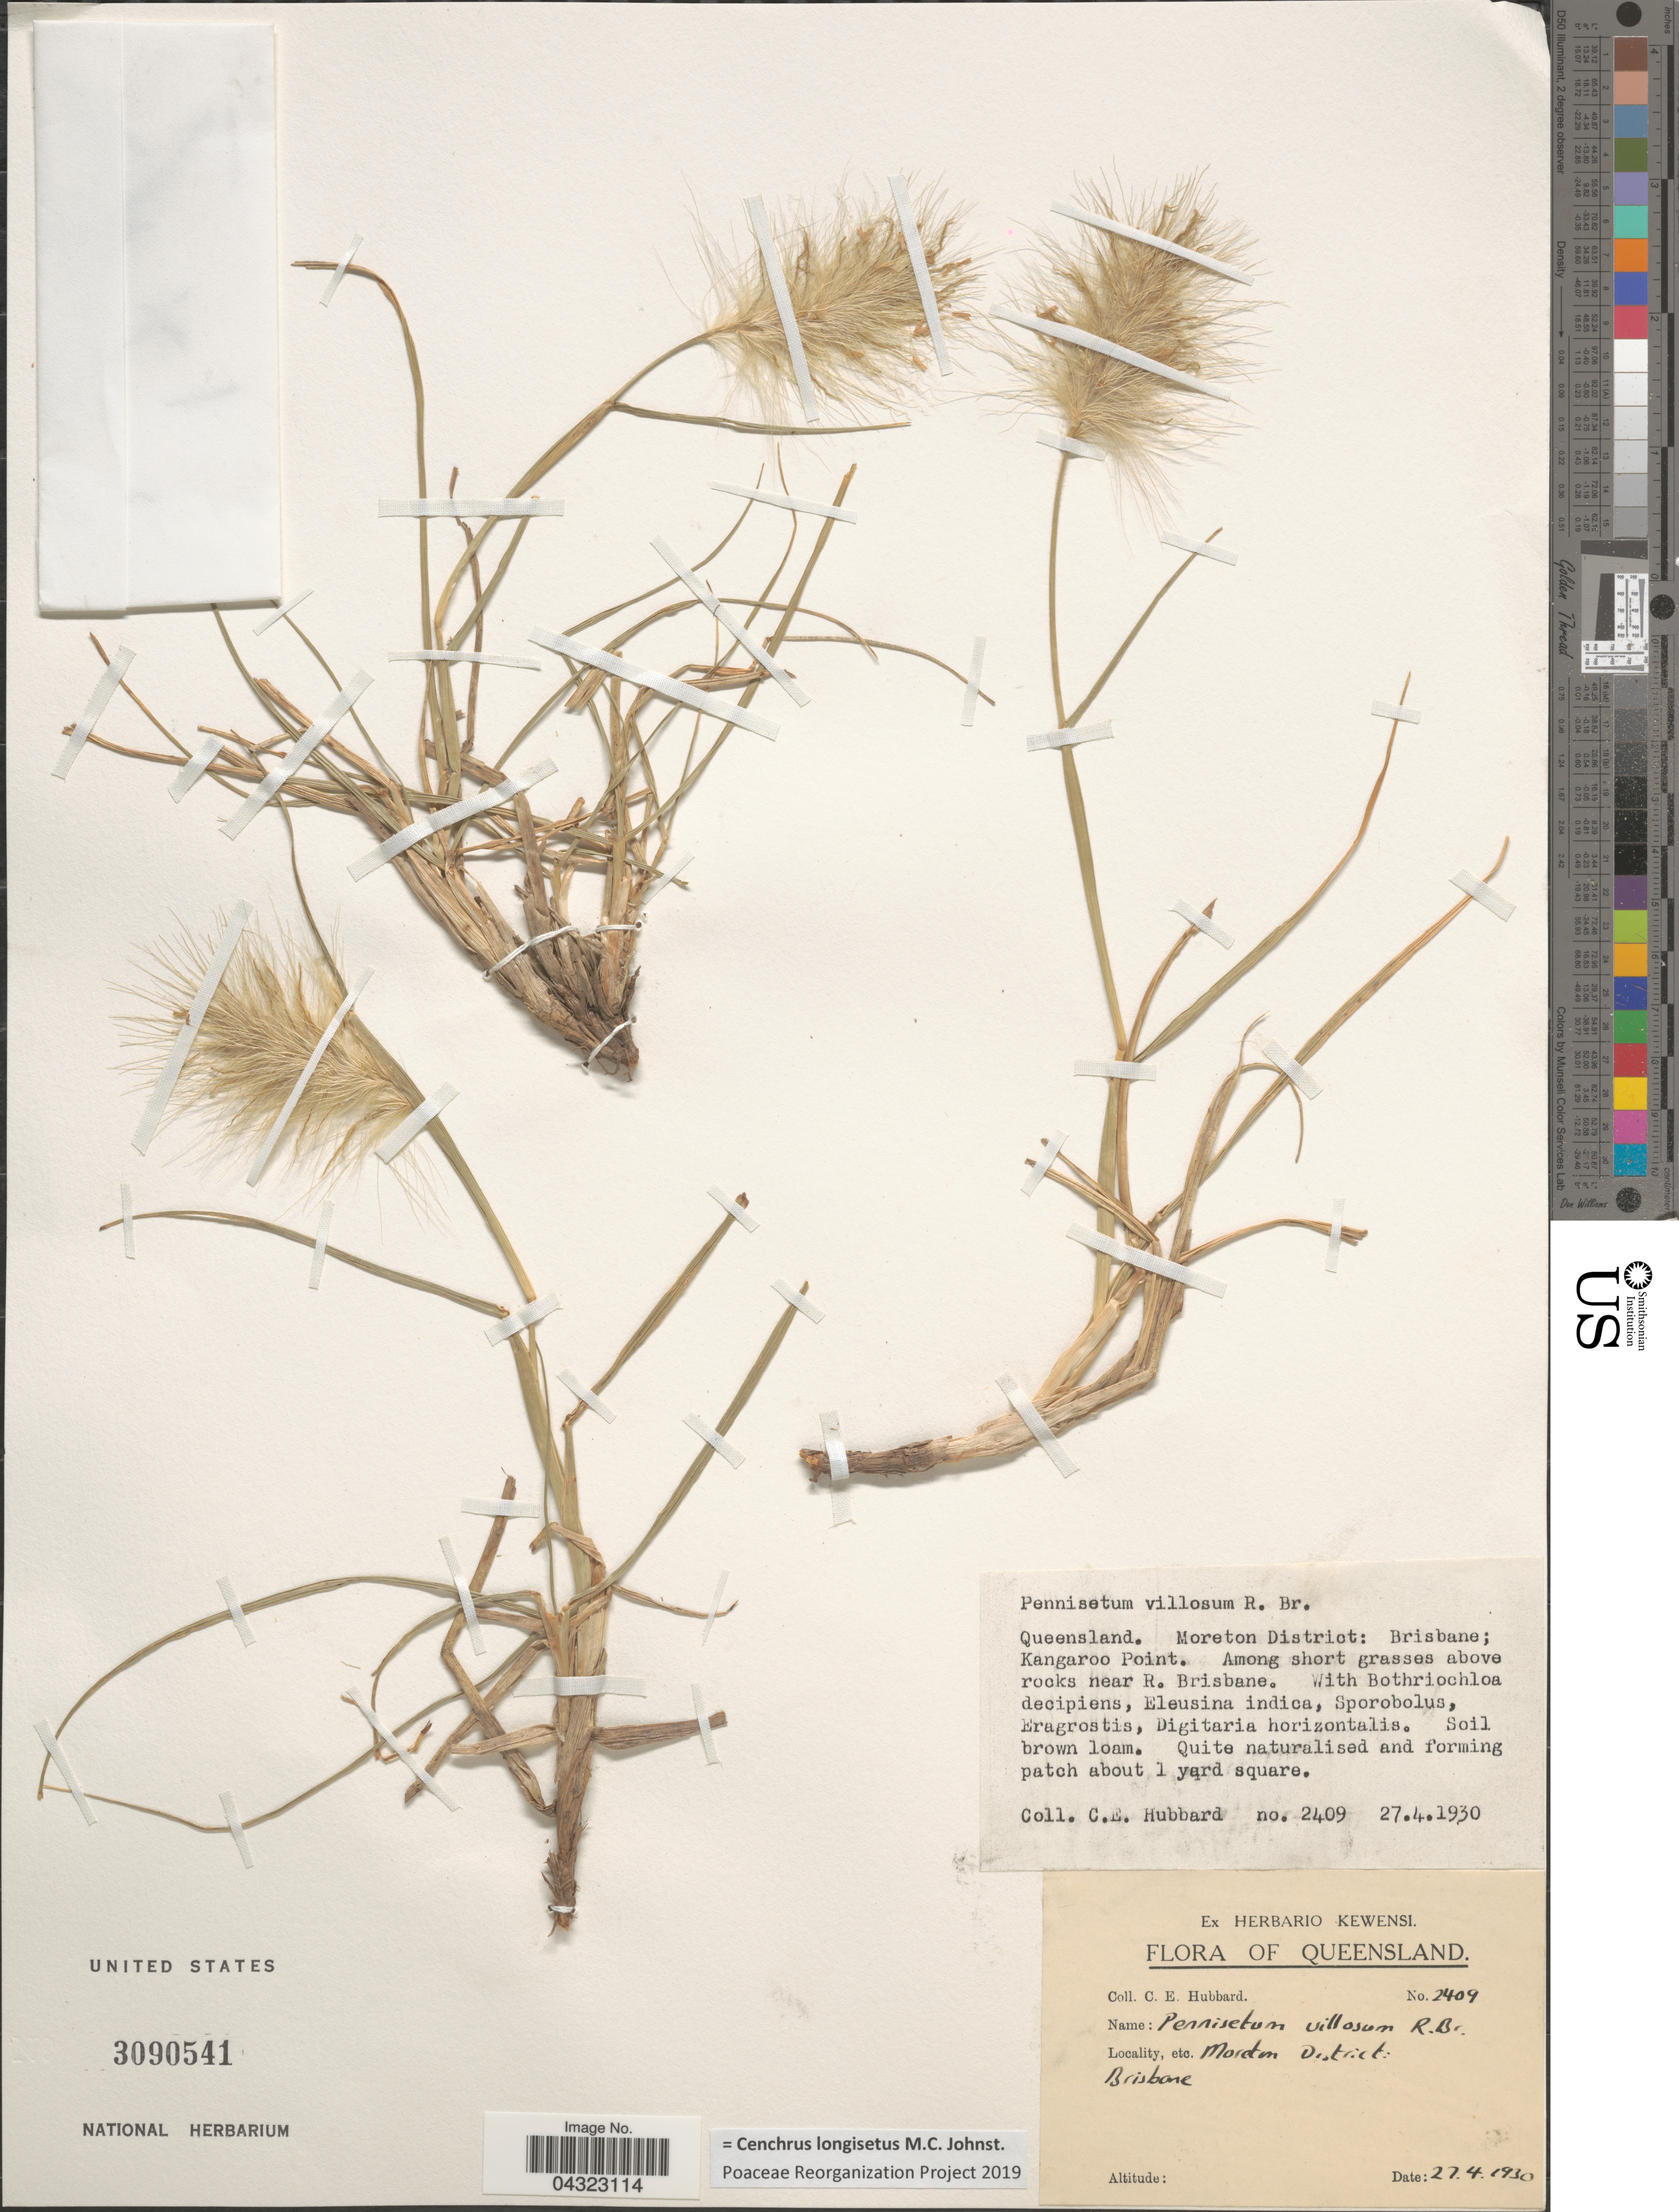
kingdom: Plantae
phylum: Tracheophyta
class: Liliopsida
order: Poales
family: Poaceae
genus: Cenchrus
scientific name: Cenchrus longisetus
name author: M.C. Johnst.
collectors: C. E. Hubbard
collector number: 2409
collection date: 1930-04-27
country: Australia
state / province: Queensland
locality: Moreton District: Brisbane. Kangaroo Point. Among short grasses above rocks near R. Brisbane.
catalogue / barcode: US 3090541